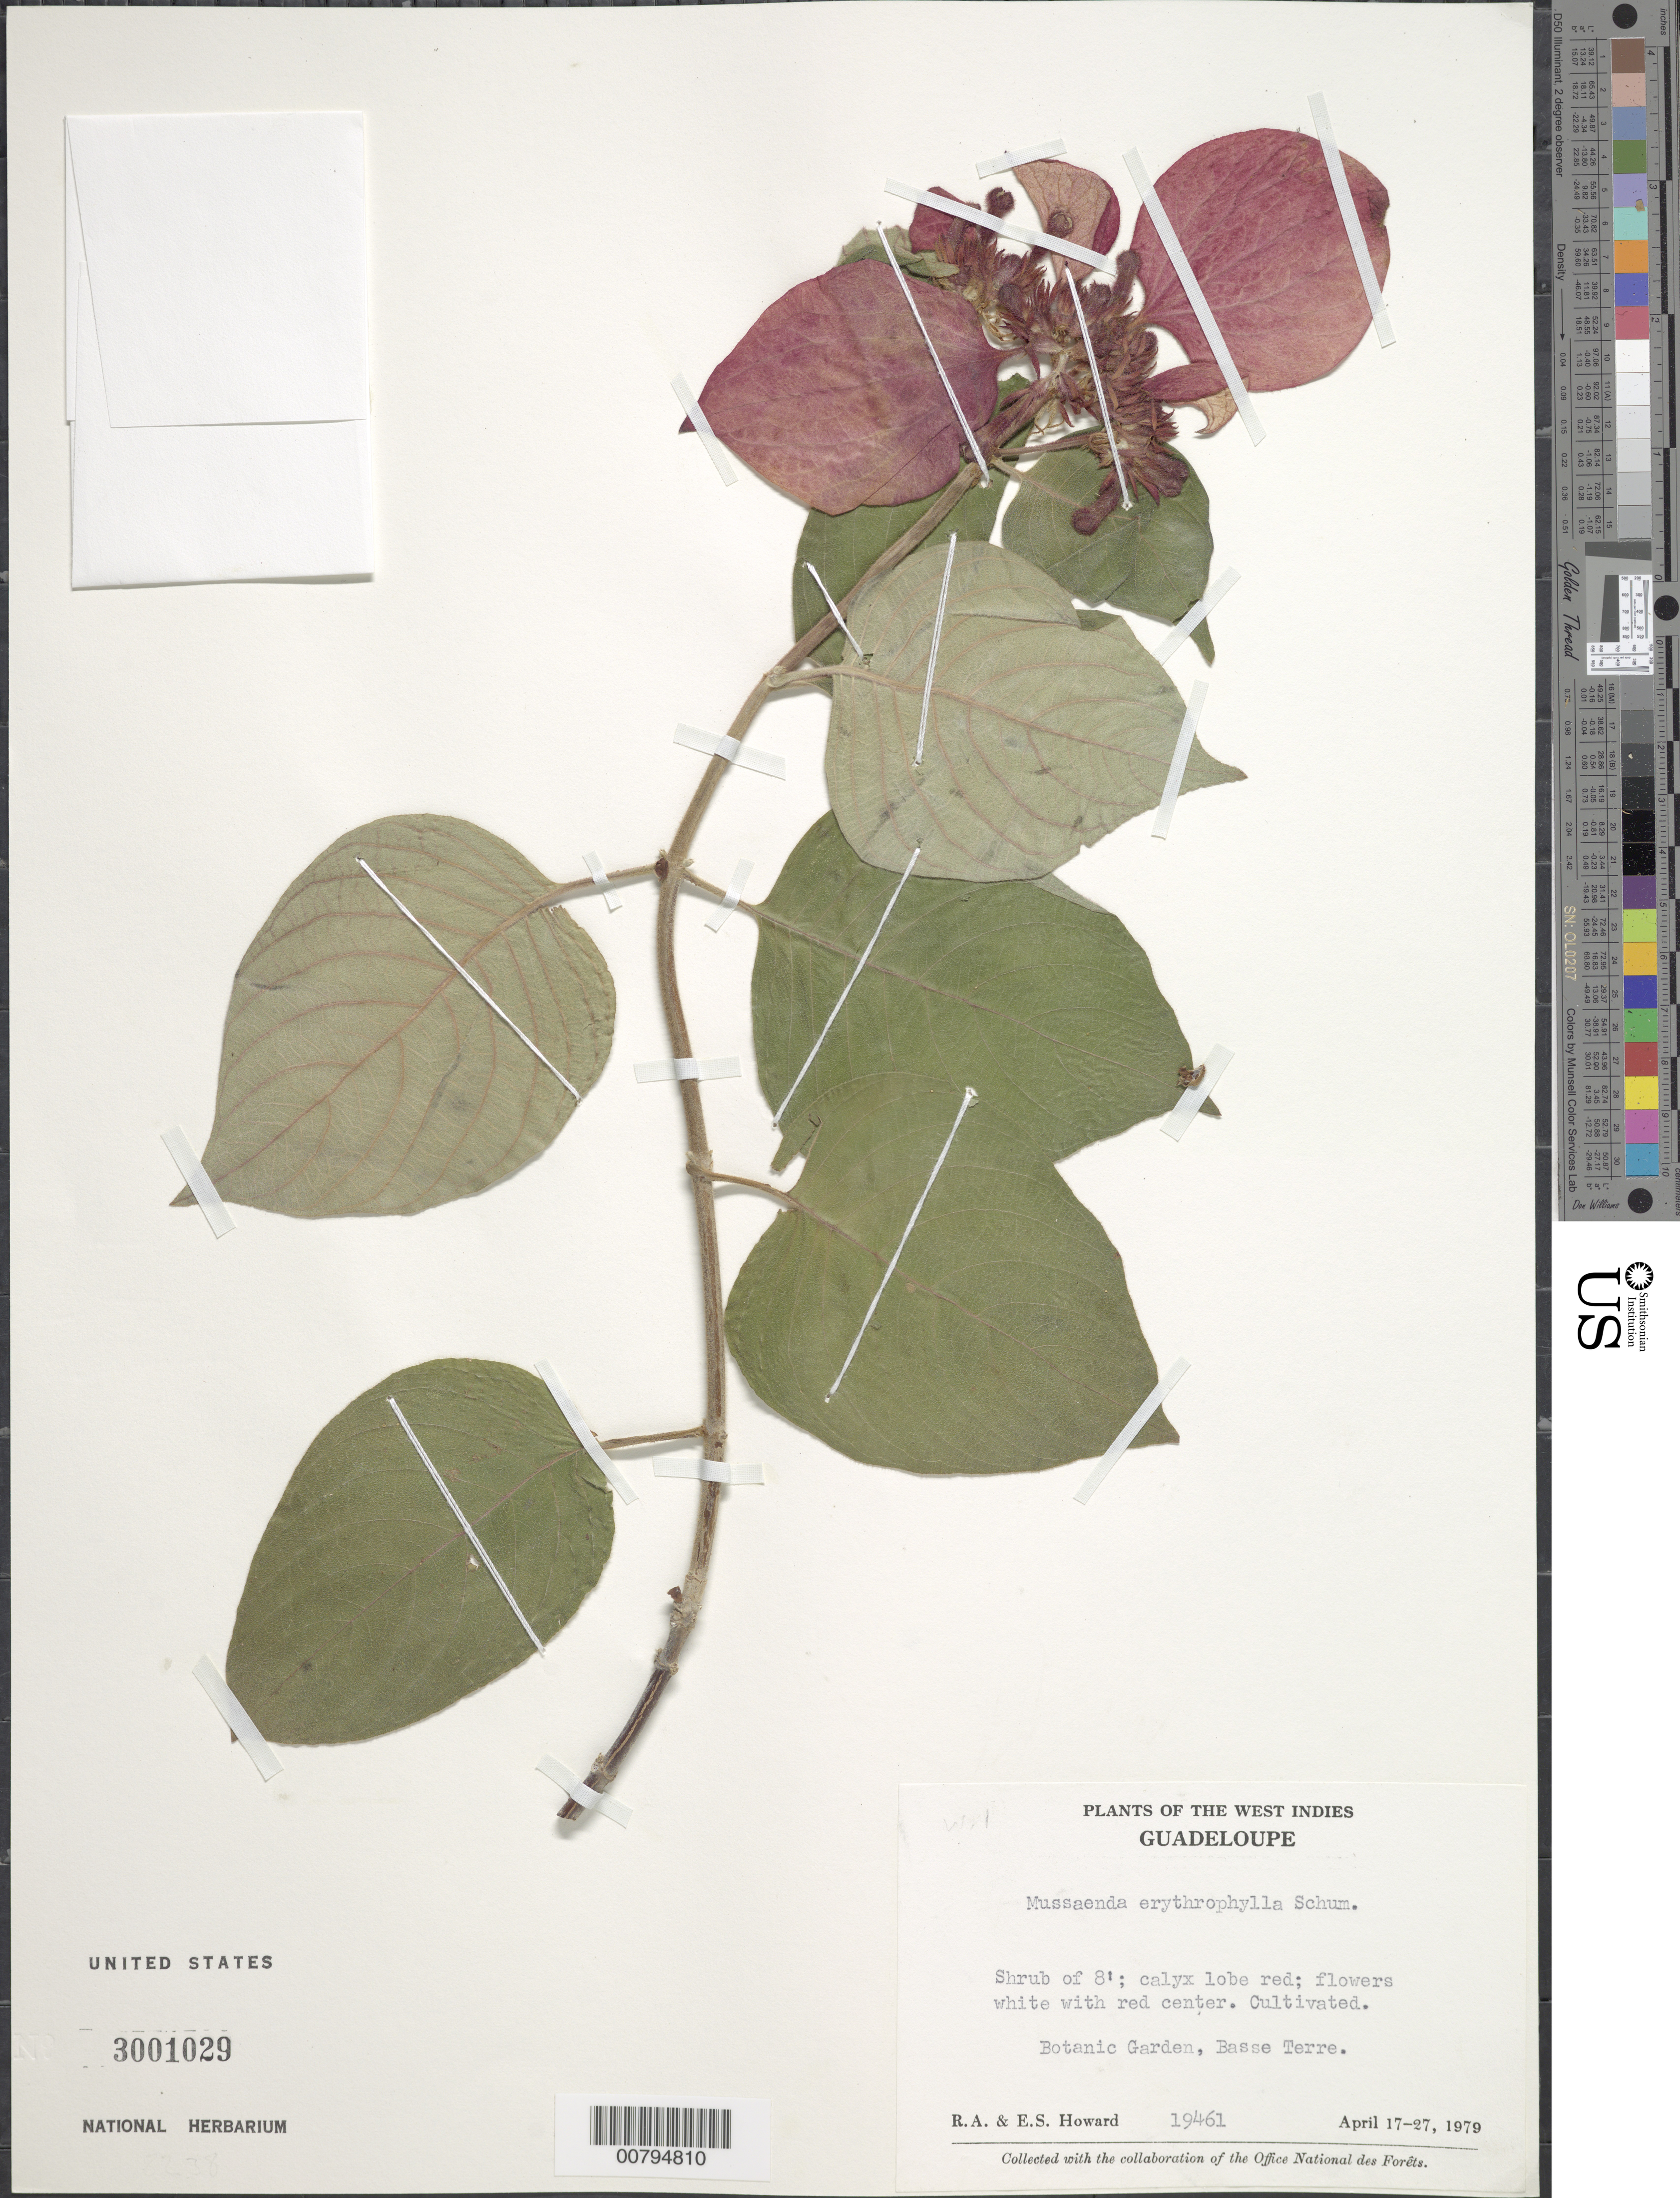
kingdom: Plantae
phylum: Tracheophyta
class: Magnoliopsida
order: Gentianales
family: Rubiaceae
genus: Mussaenda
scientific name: Mussaenda erythrophylla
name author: Schumach. & Thonn.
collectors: R. A. Howard & E. S. Howard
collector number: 19461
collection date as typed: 17 Apr 1979 to 27 Apr 1979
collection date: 1979-04-17/1979-04-27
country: Guadeloupe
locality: Botanic Garden, Basse Terre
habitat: Botanic garden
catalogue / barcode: US 3001029